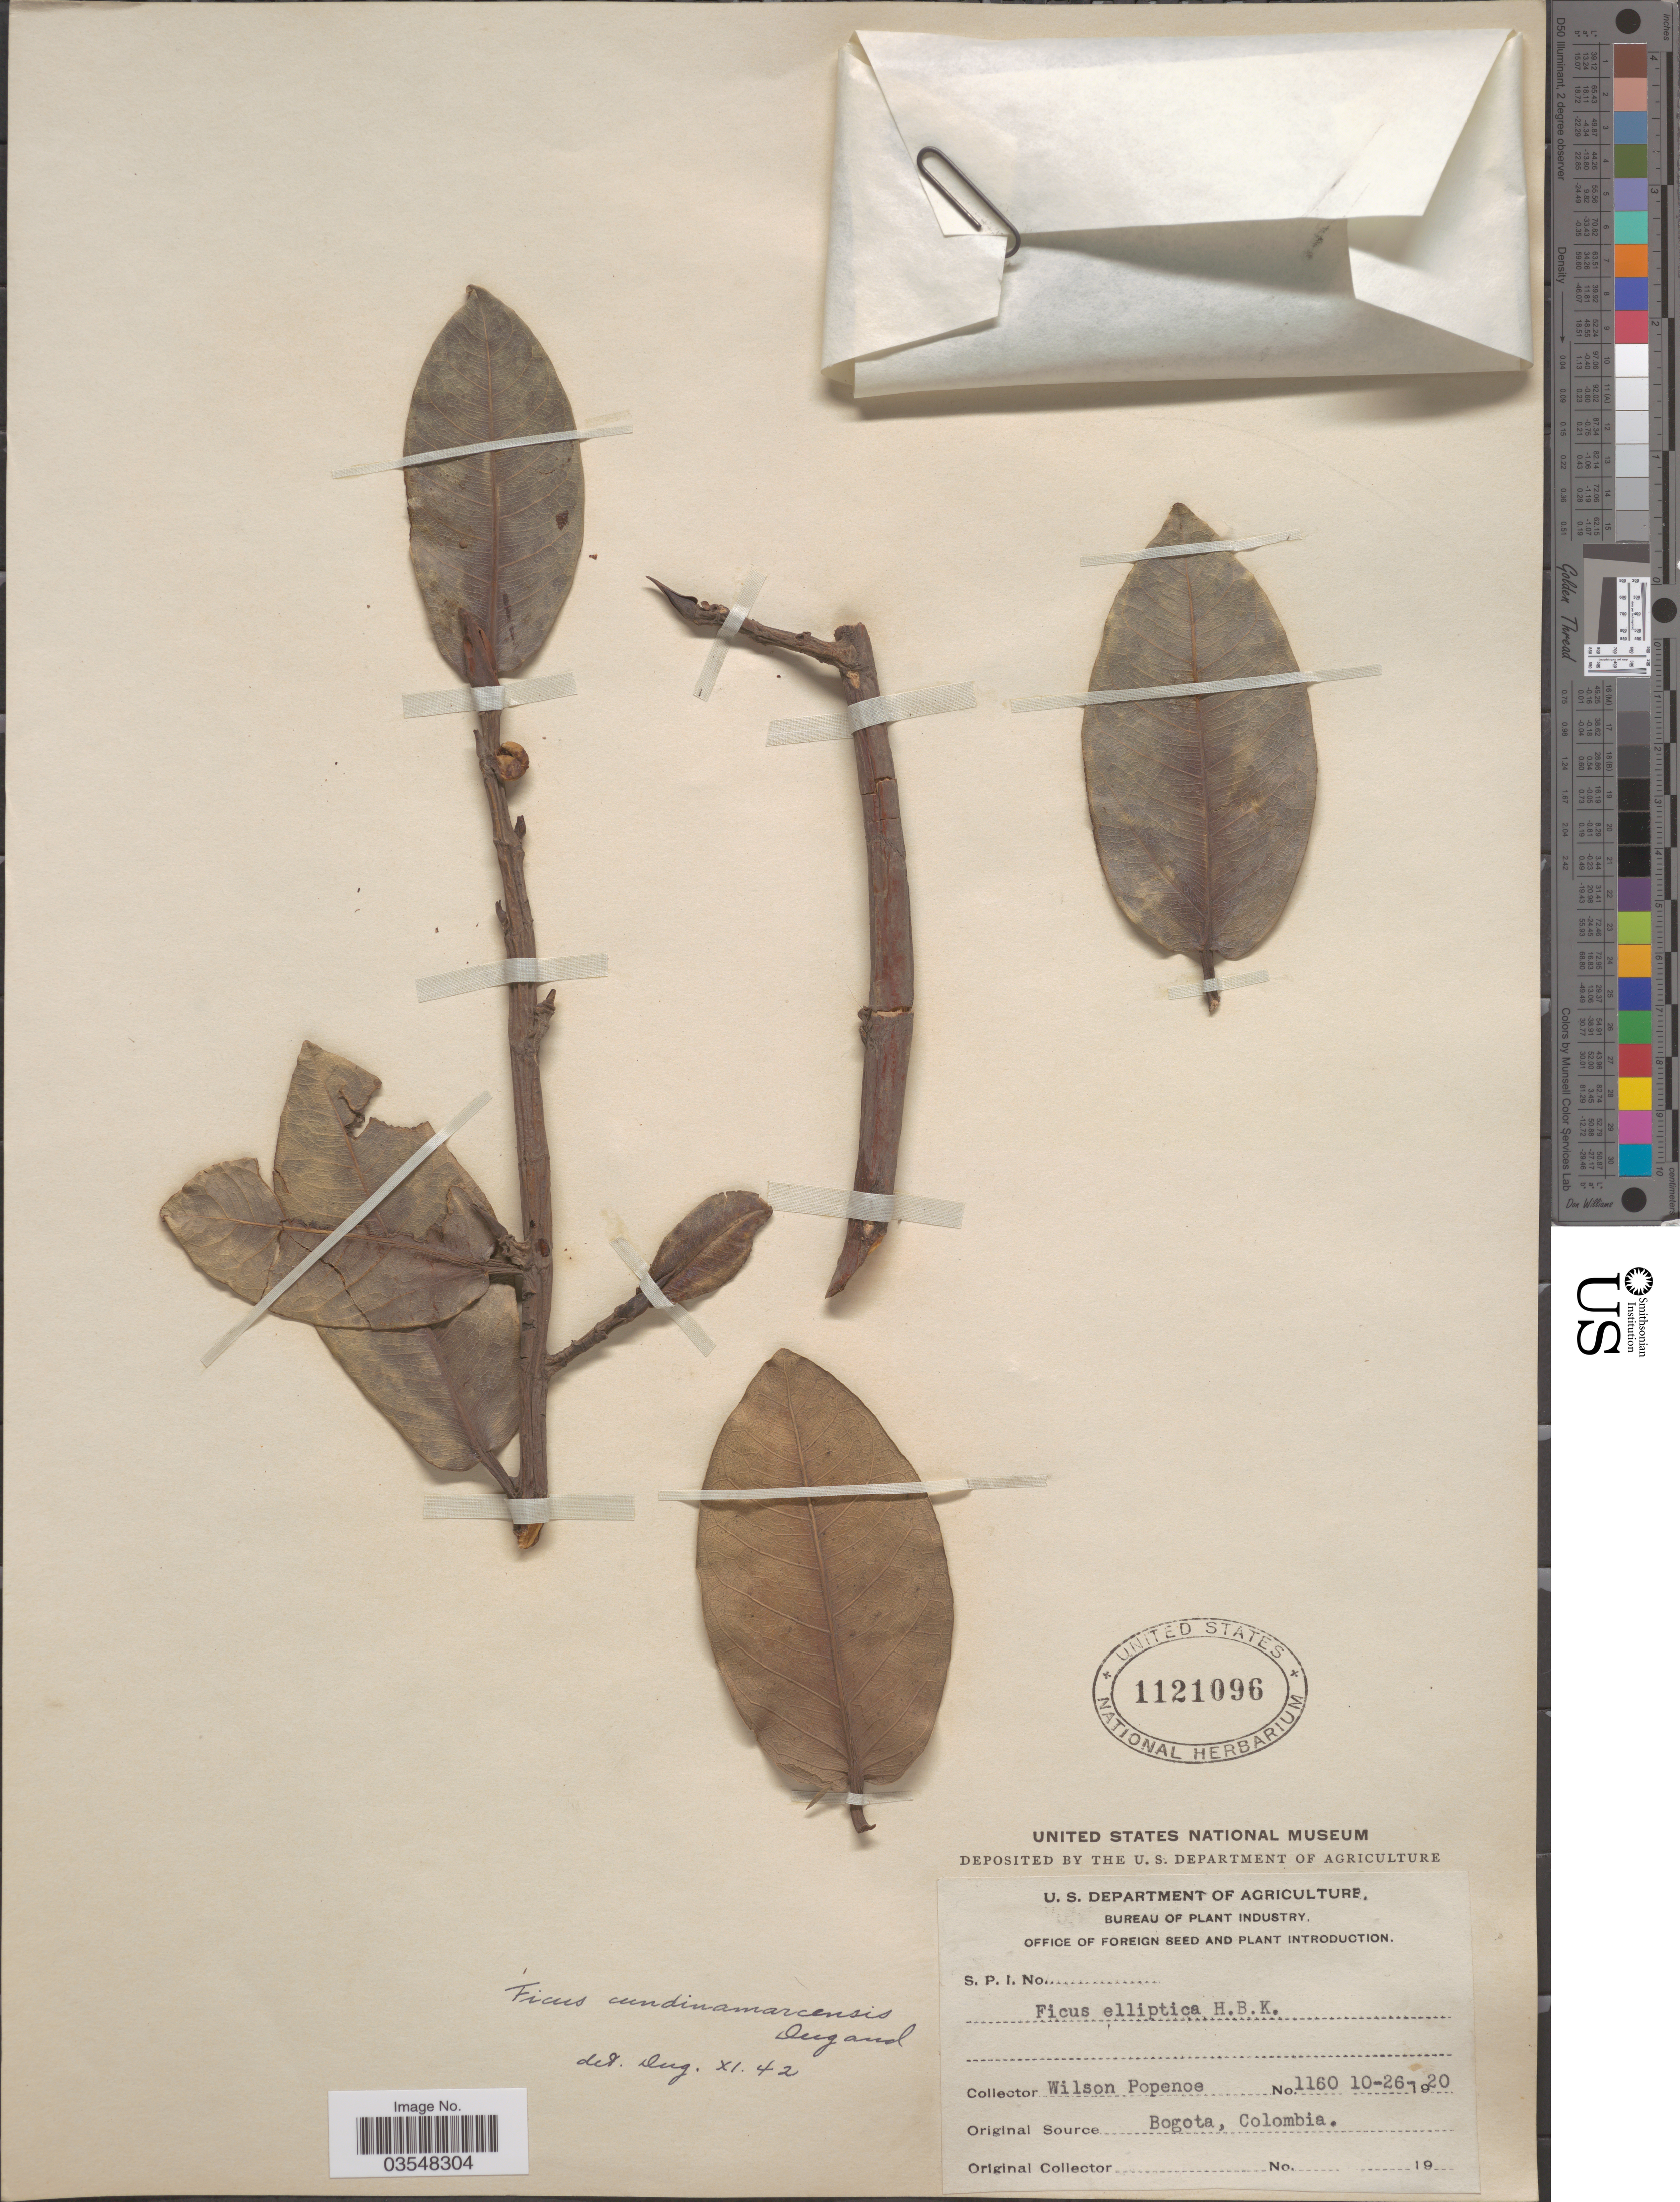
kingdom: Plantae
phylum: Tracheophyta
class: Magnoliopsida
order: Rosales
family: Moraceae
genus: Ficus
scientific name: Ficus cundinamarcensis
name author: Dugand G.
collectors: F. Popenoe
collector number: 1160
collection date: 1920-10-26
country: Colombia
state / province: Bogota D.C.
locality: Bogota.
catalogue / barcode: US 1121096